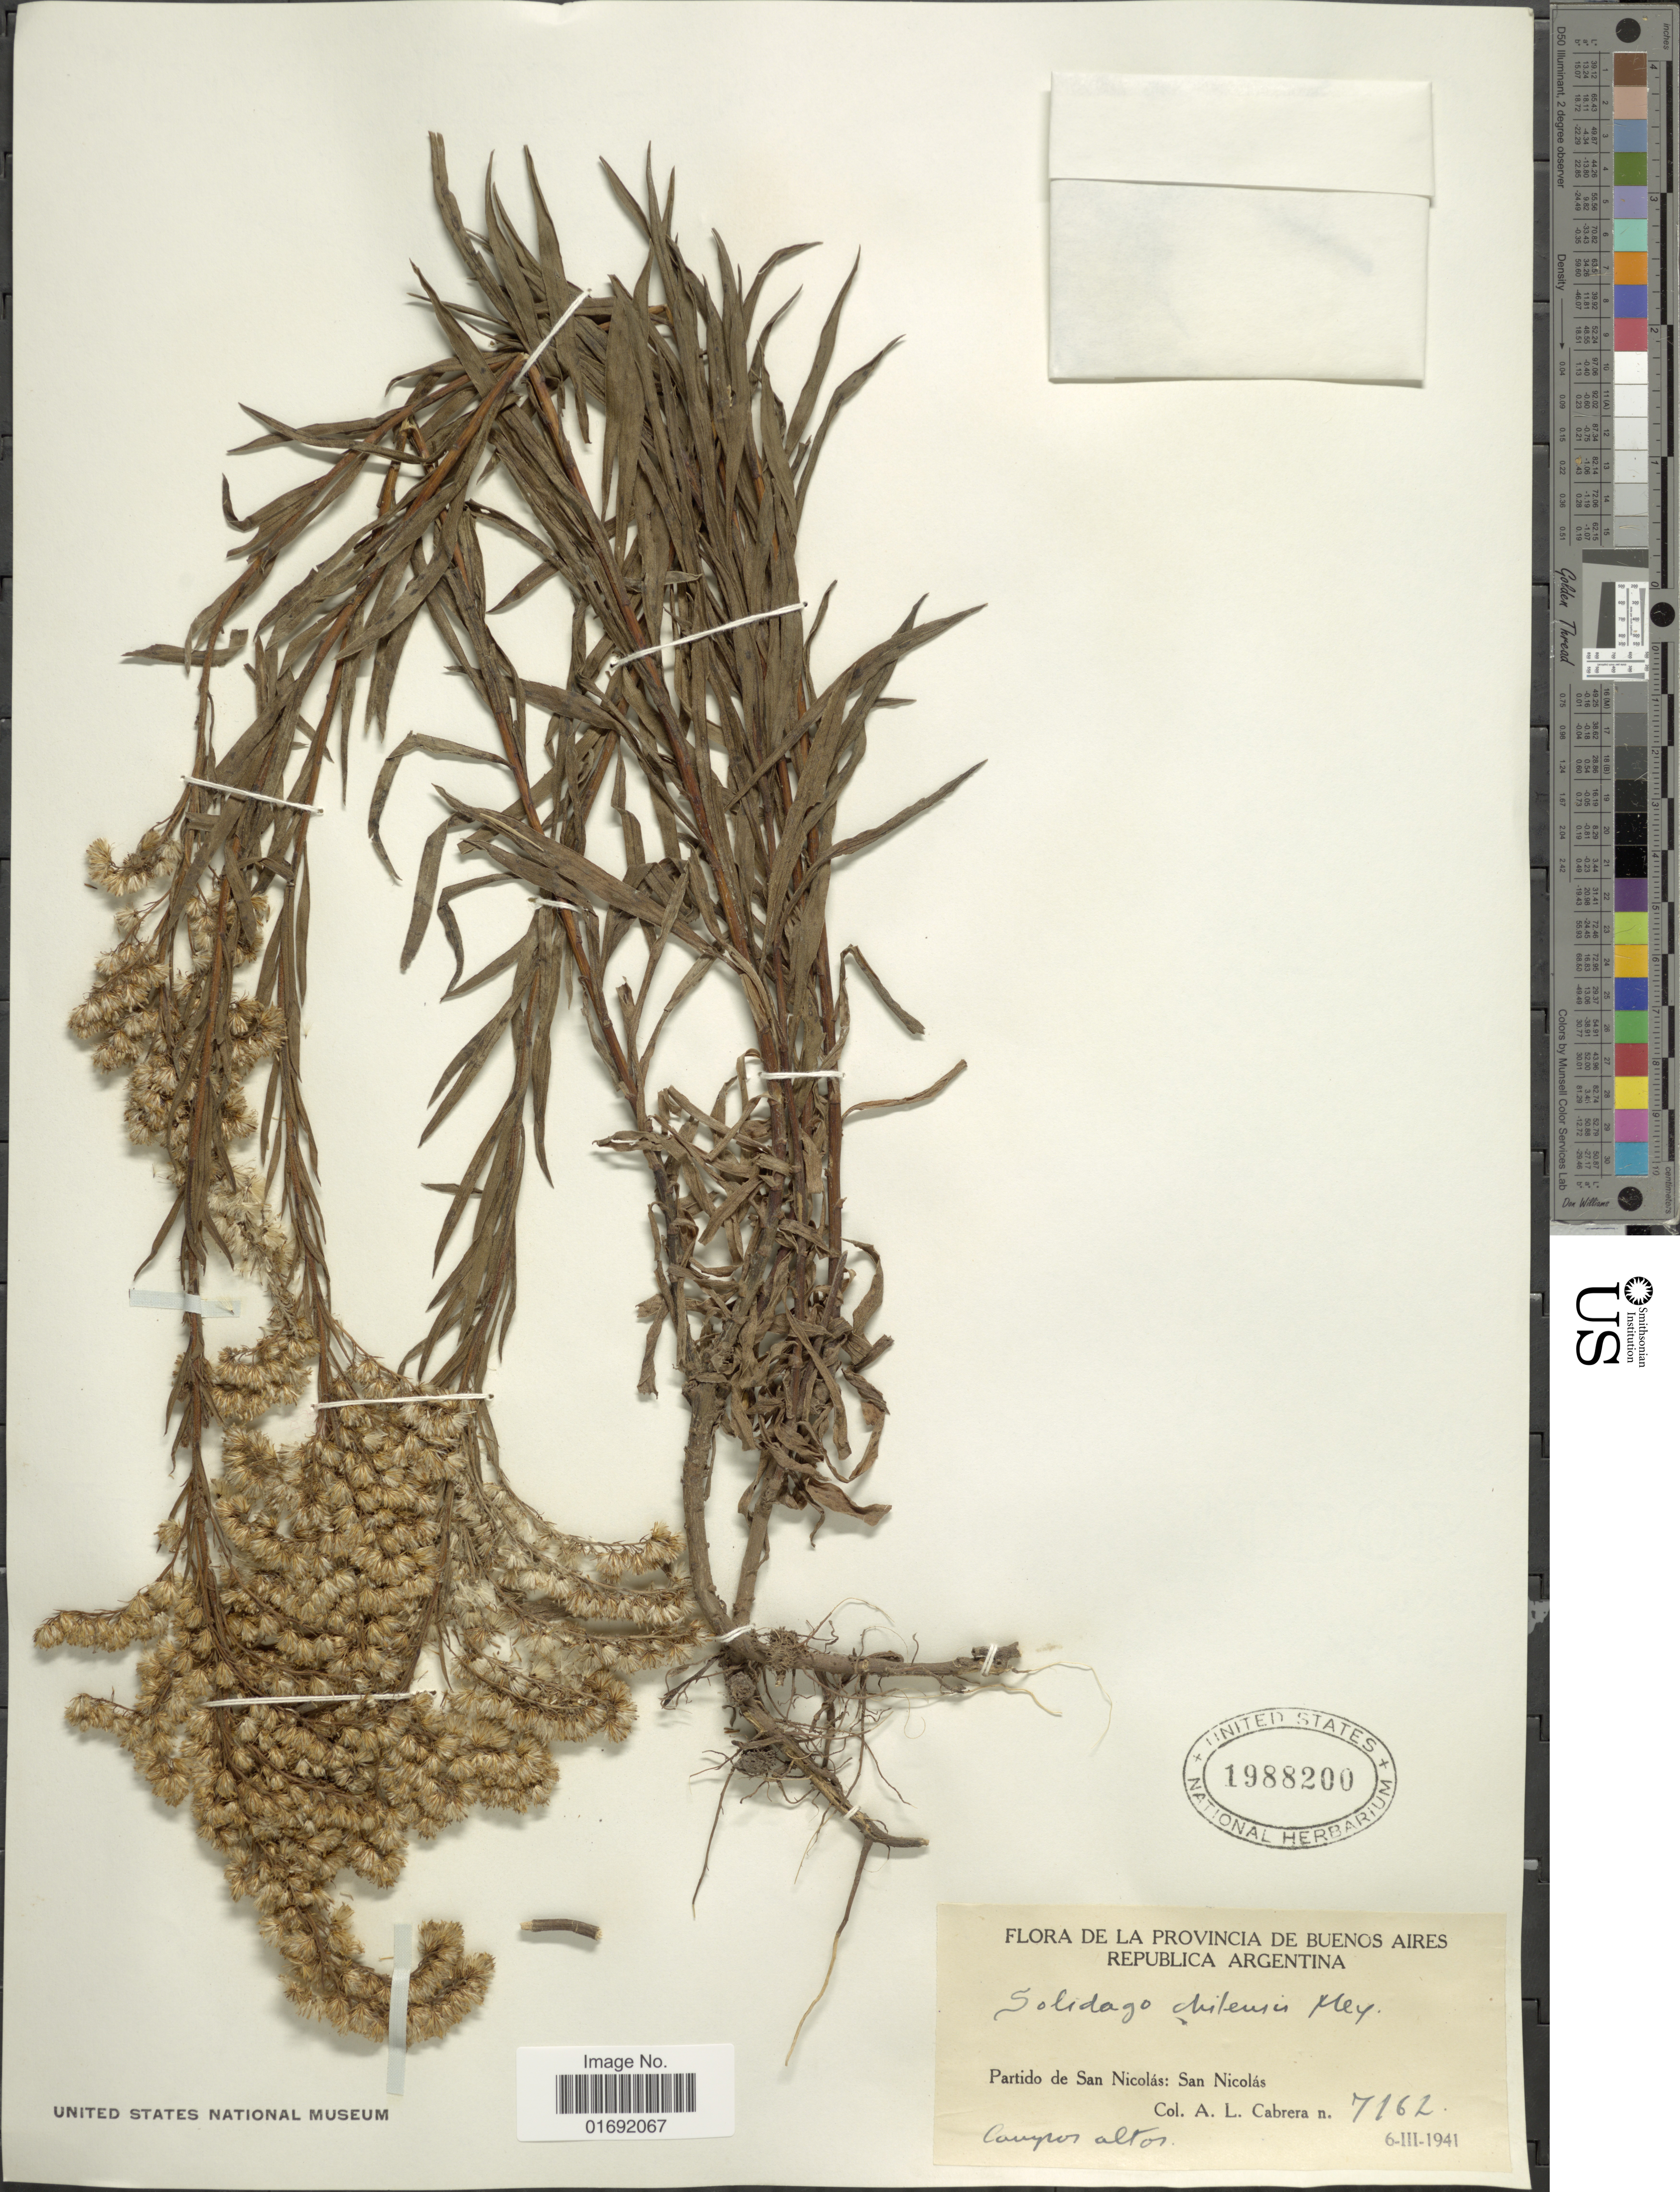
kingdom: Plantae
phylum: Tracheophyta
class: Magnoliopsida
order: Asterales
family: Asteraceae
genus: Solidago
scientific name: Solidago chilensis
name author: Meyen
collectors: A. L. Cabrera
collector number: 7162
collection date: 1941-03-06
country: Argentina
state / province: Buenos Aires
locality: Republica Argentina, partido de San Nicolas, San Nicolas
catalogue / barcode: US 1988200